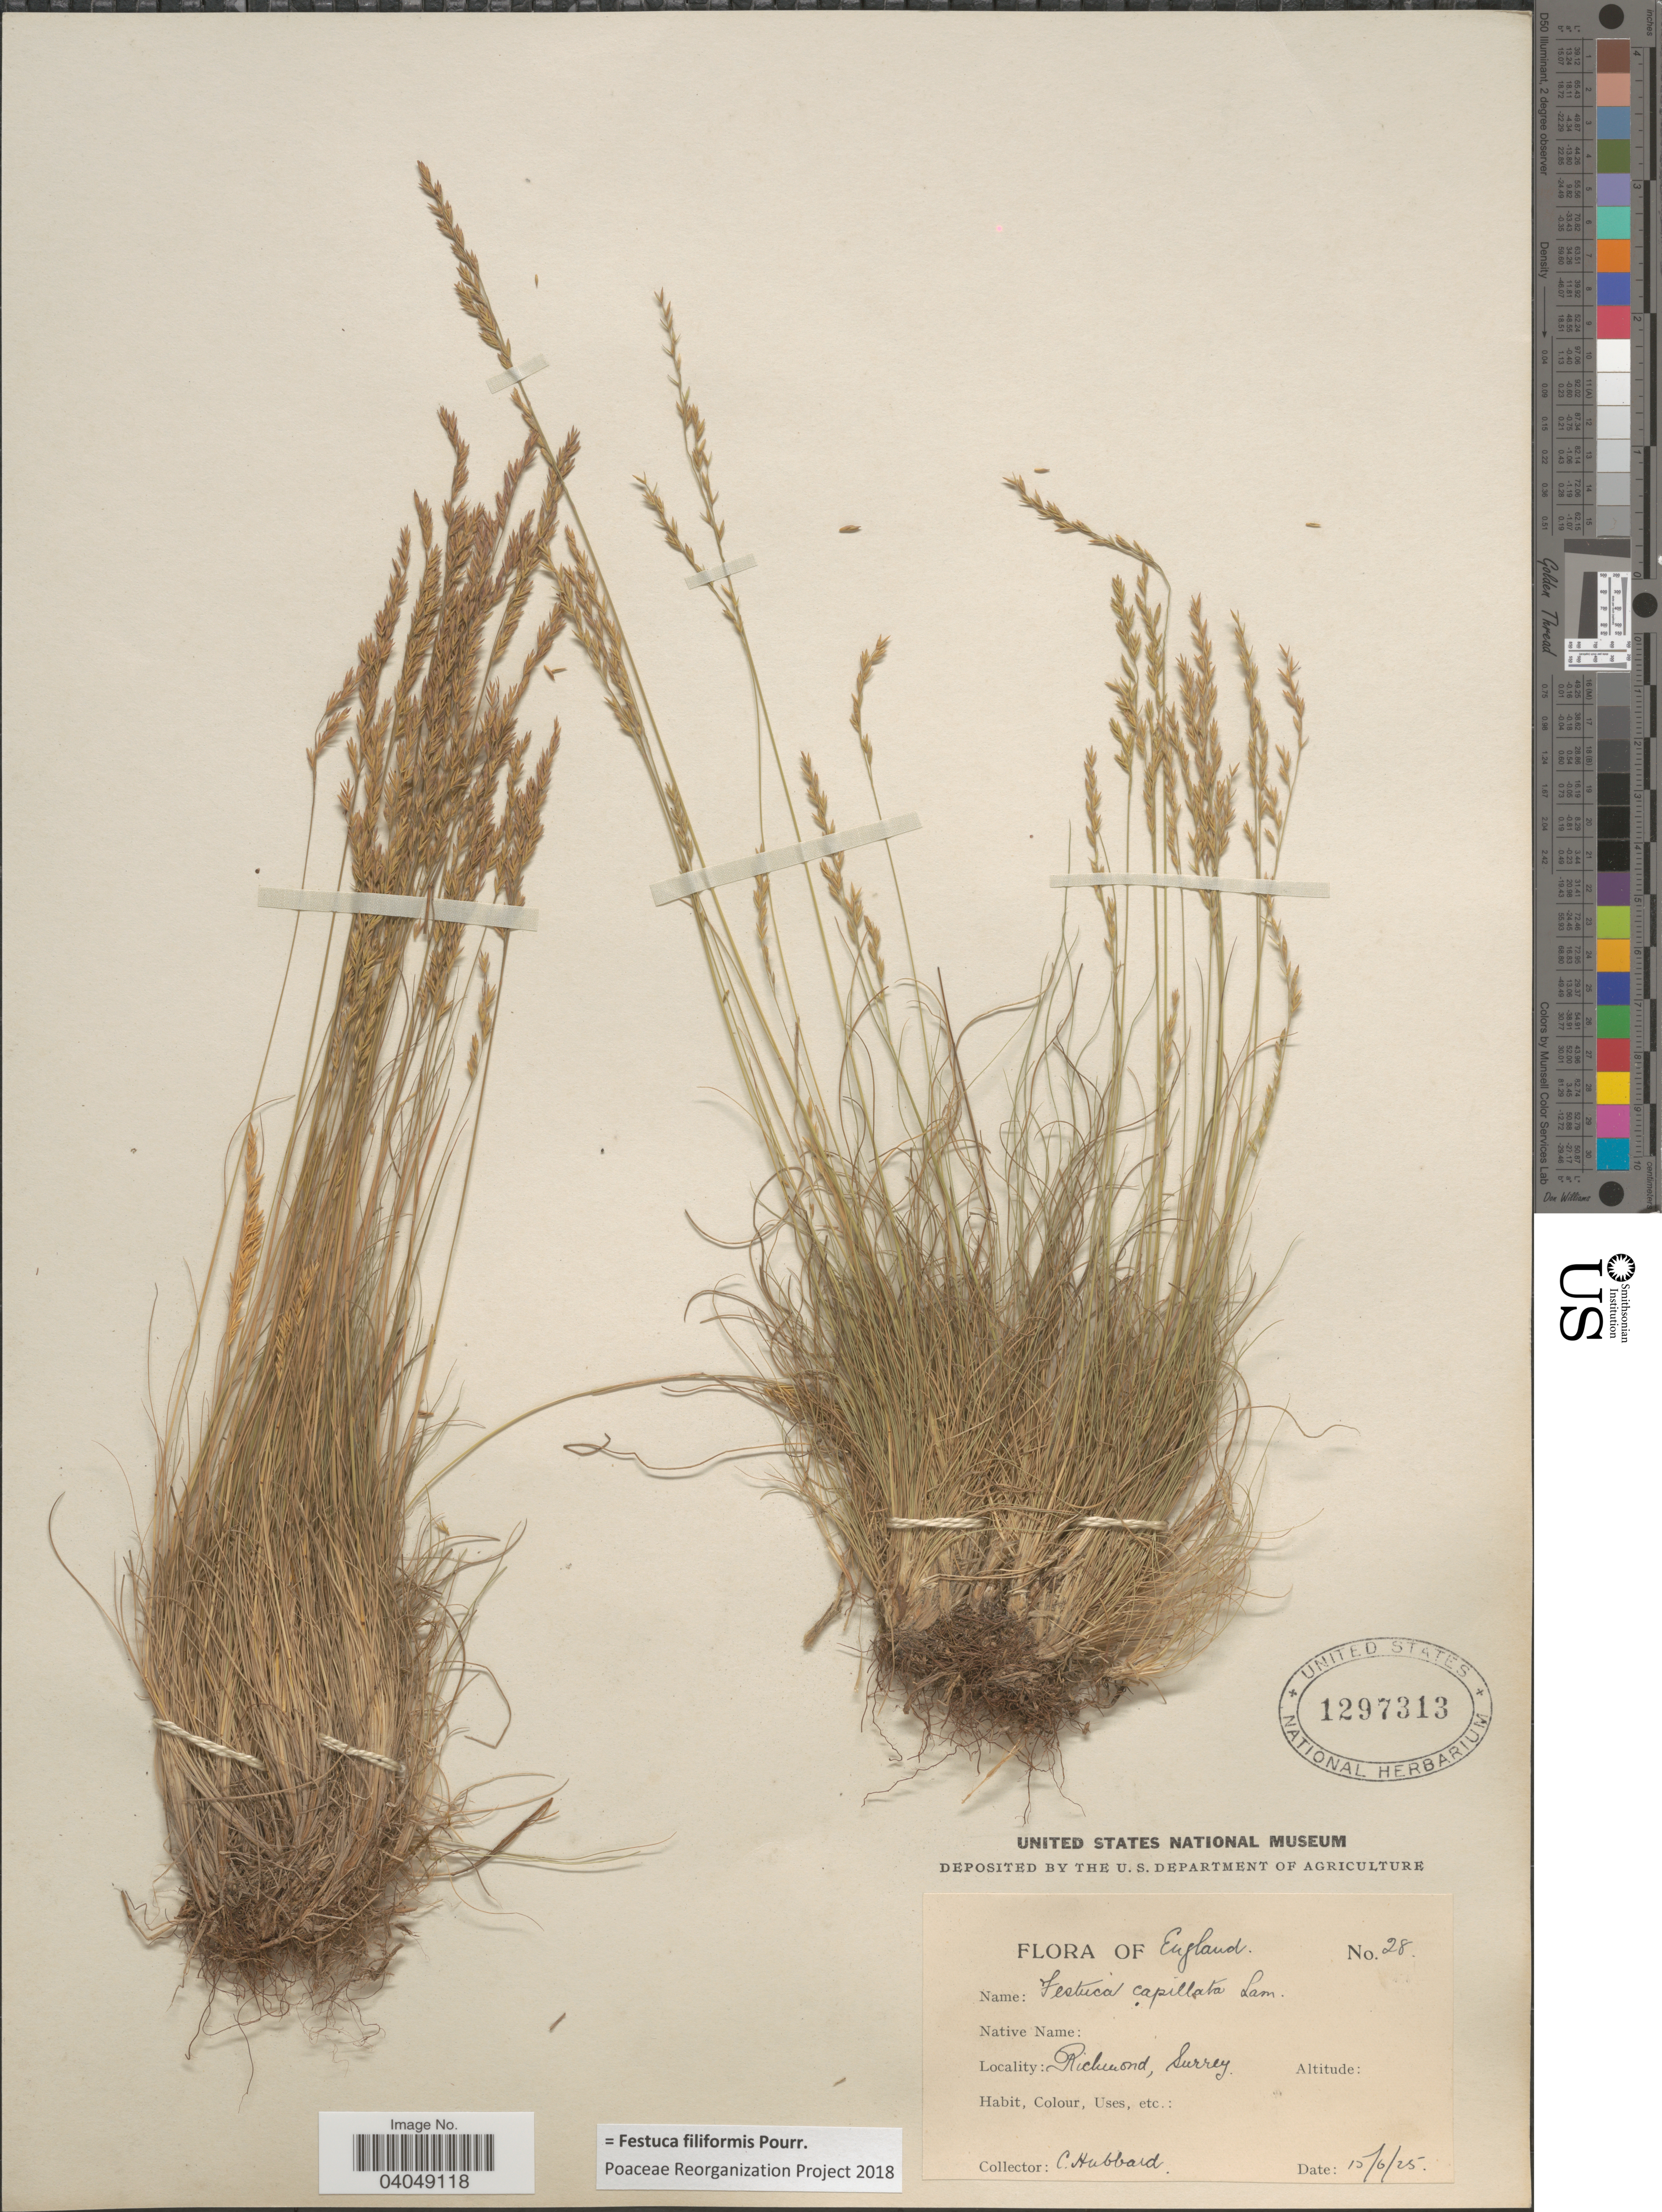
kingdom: Plantae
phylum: Tracheophyta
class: Liliopsida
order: Poales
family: Poaceae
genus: Festuca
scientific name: Festuca filiformis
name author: Pourr.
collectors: C. E. Hubbard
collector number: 28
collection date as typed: Transcribed d/m/y: 15/6/25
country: United Kingdom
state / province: England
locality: Richmond, Surrey.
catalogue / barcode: US 1297313